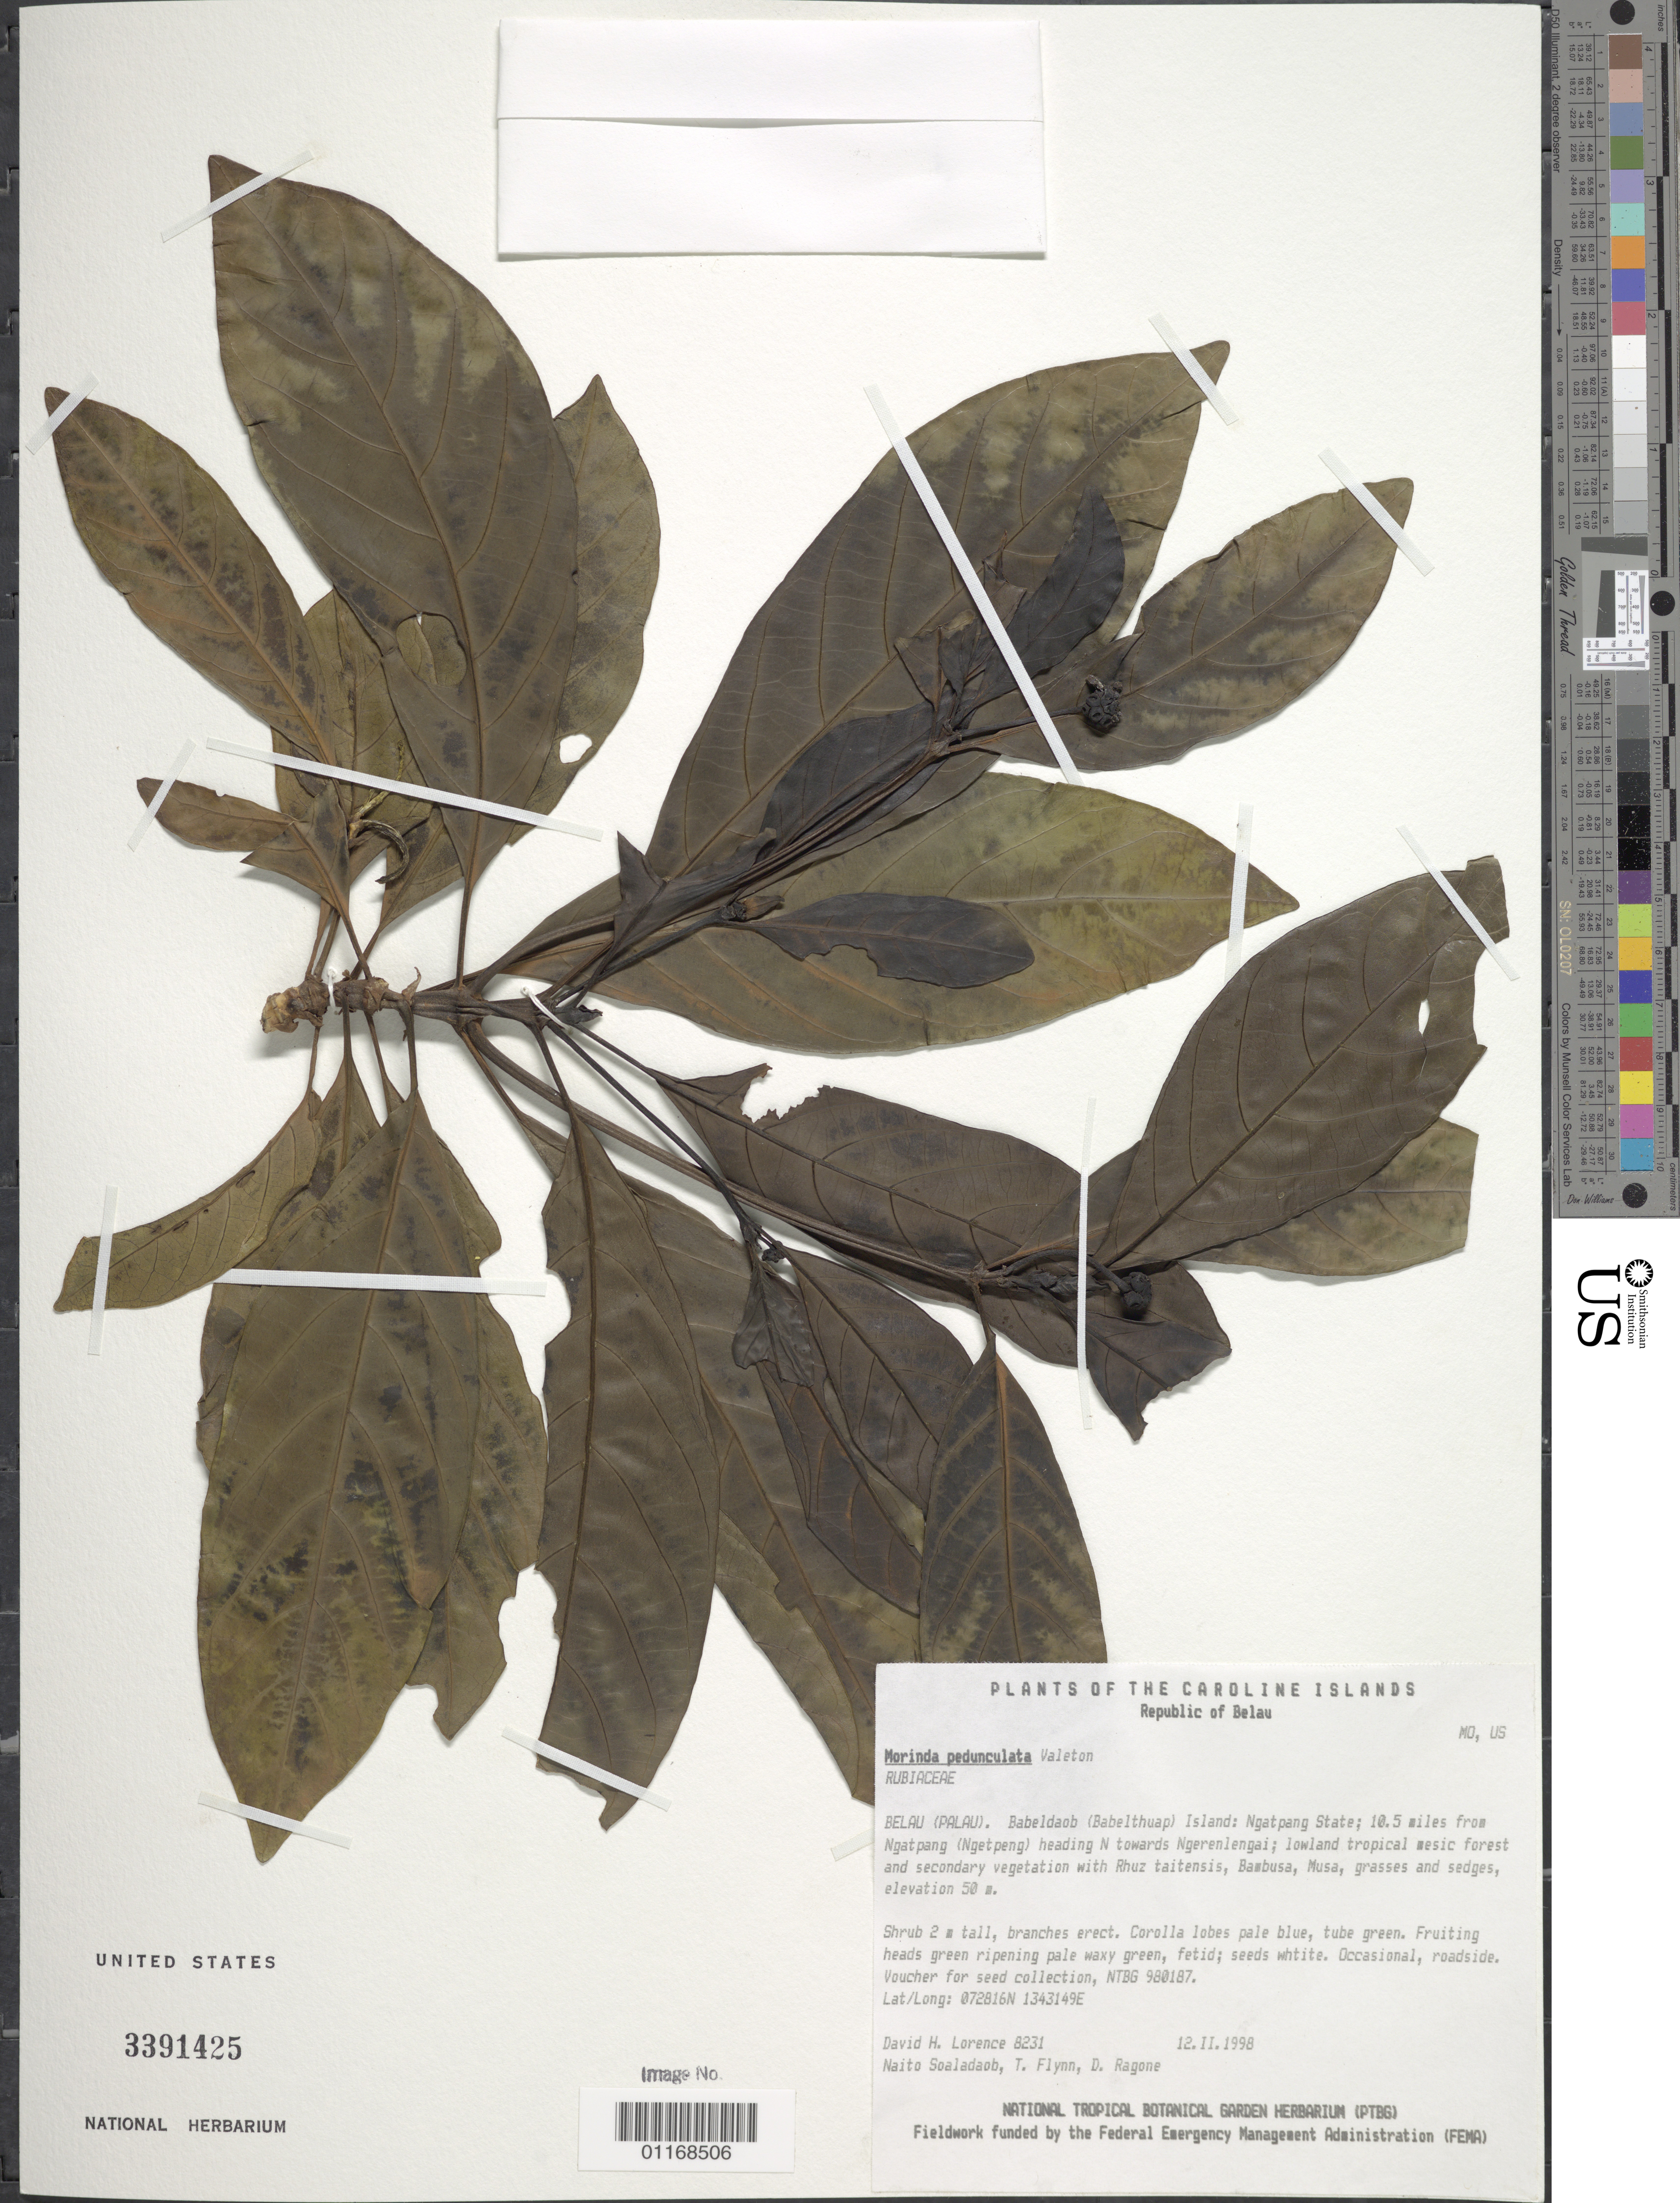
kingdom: Plantae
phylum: Tracheophyta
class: Magnoliopsida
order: Gentianales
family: Rubiaceae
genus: Morinda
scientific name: Morinda pedunculata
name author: Valeton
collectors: D. Lorence, N. Soaladaob, T. W. Flynn & D. Ragone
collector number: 8231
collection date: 1998-02-12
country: Palau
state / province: Ngatpang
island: Babeldaob [Babelthuap]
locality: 10.5 miles from Ngatpang (Ngetpang) heading N towards Ngerenlengai.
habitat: roadside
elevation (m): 50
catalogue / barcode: US 3391425